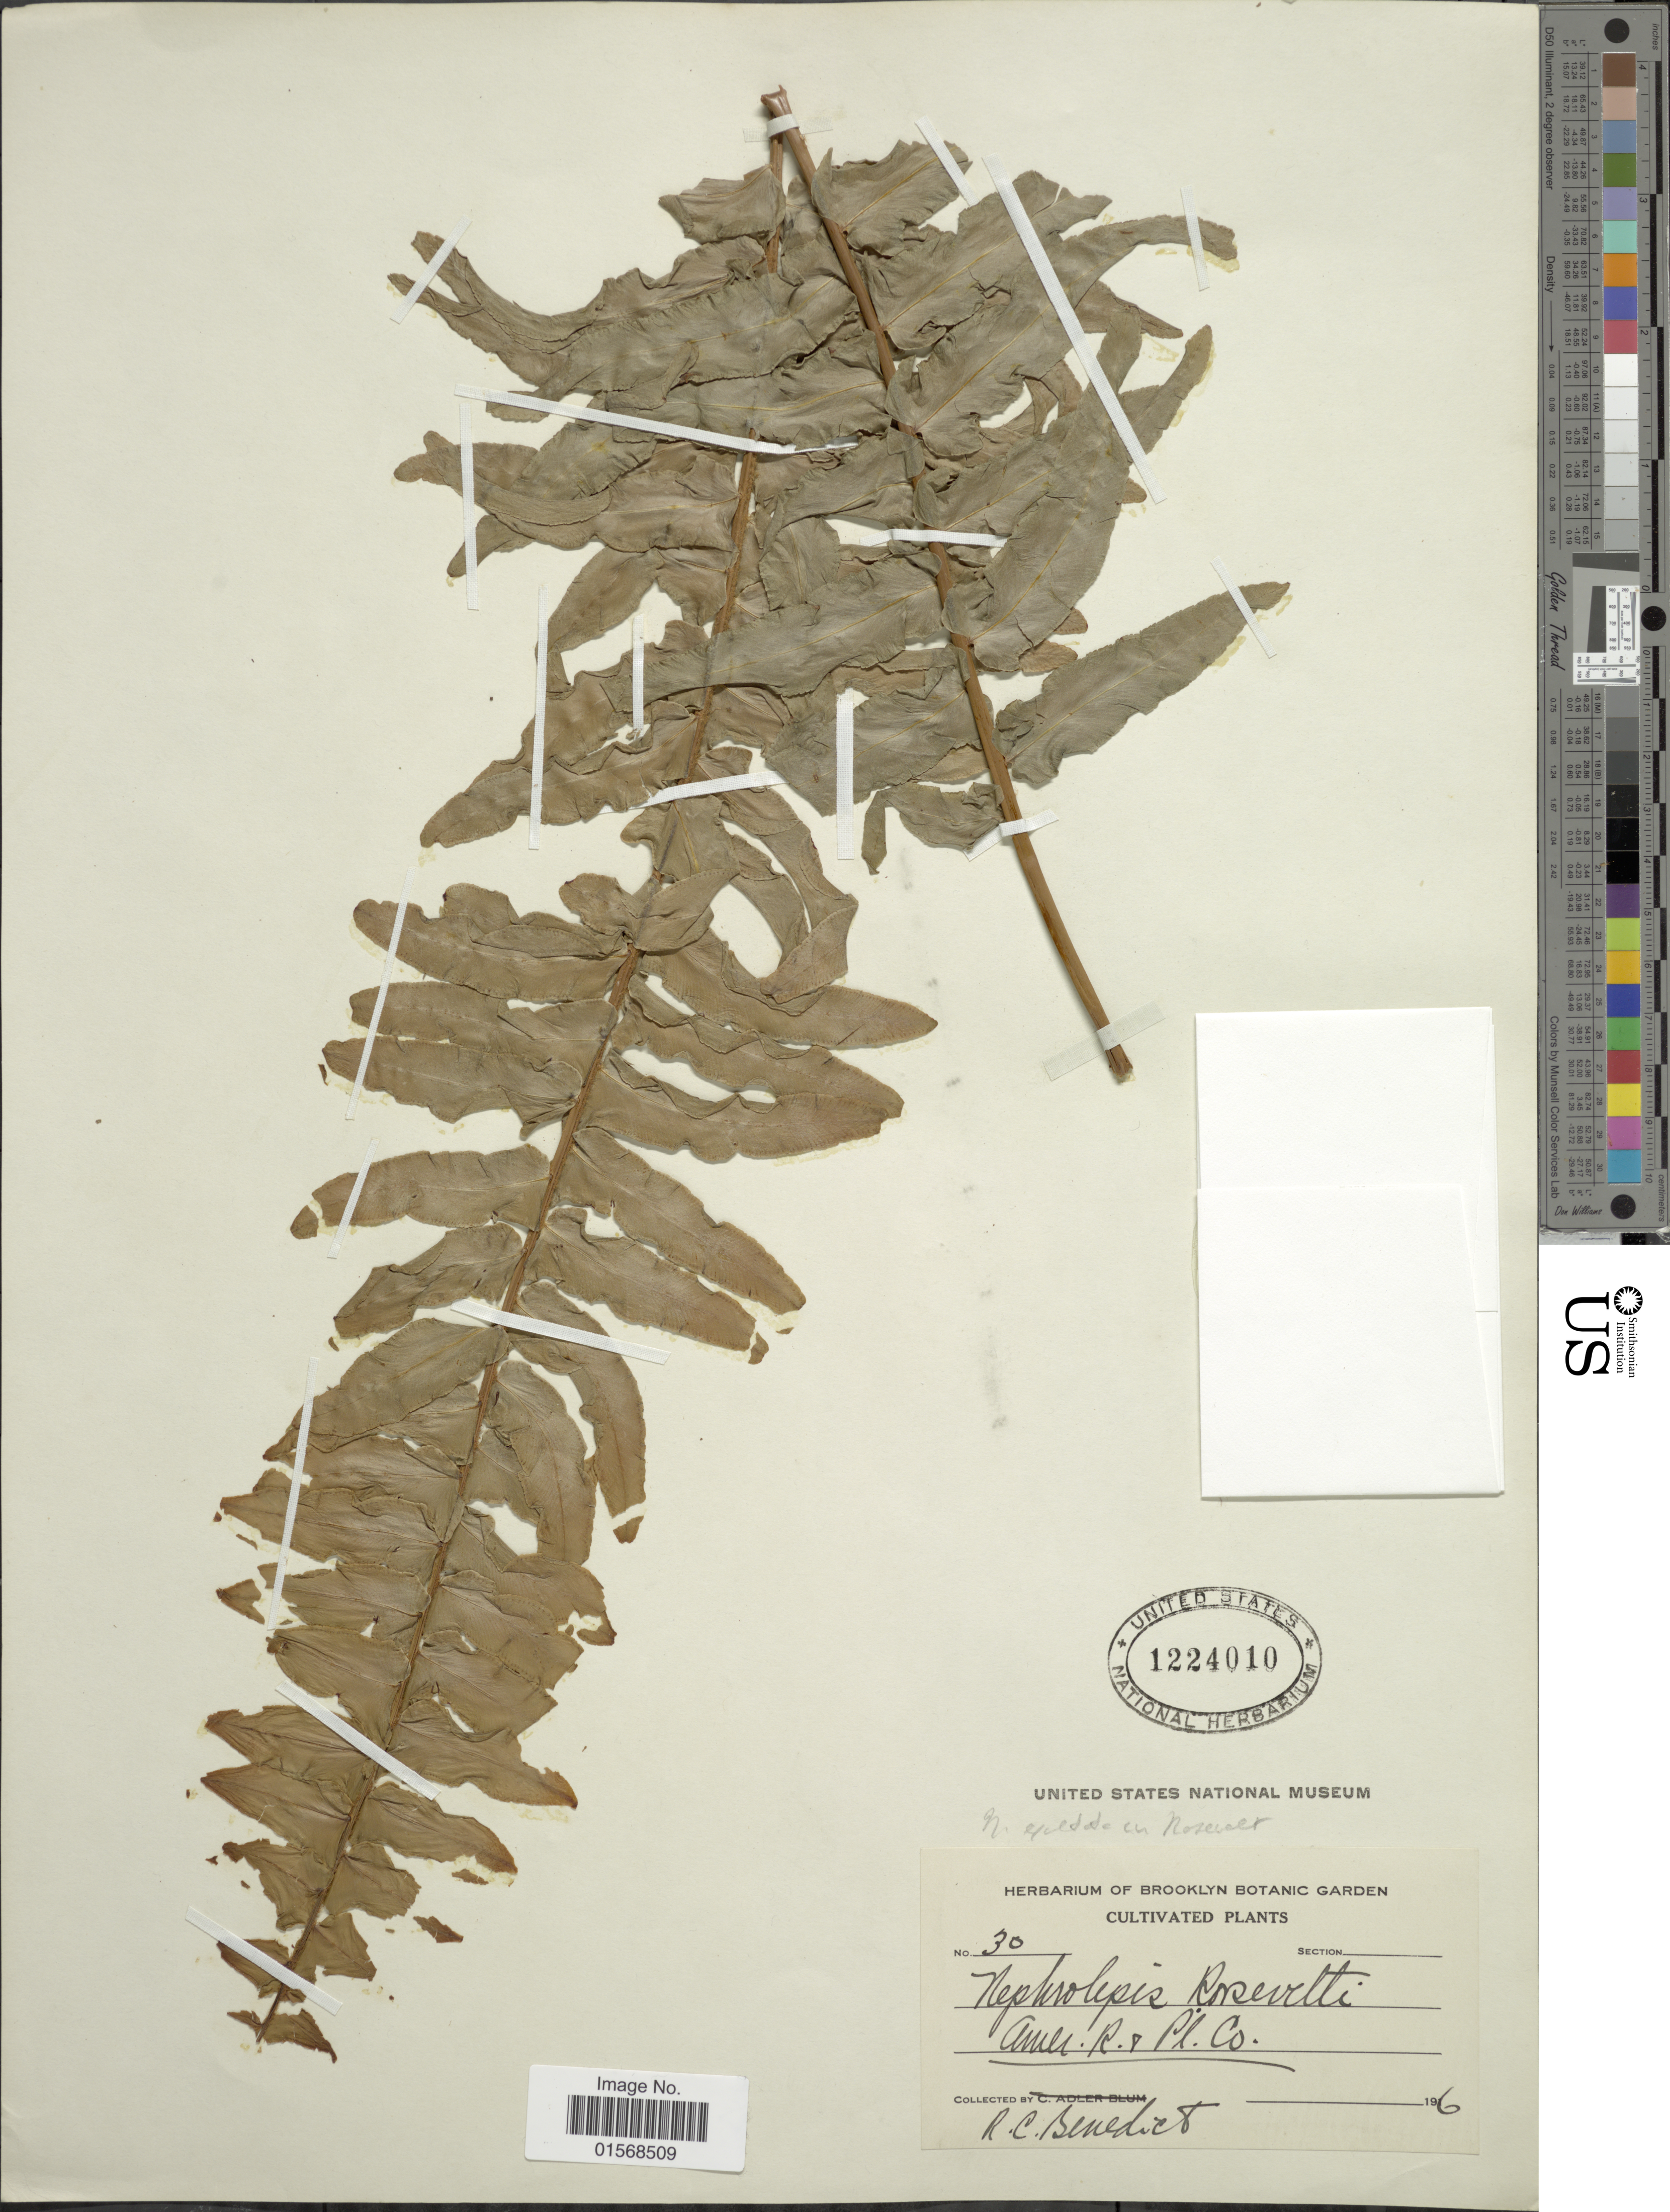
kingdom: Plantae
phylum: Tracheophyta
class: Polypodiopsida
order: Polypodiales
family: Nephrolepidaceae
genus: Nephrolepis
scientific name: Nephrolepis 'Rosevelt'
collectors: R. C. Benedict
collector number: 30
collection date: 1916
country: United States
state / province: Colorado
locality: Amer. R. 7 Pl. Co.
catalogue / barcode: US 1224010